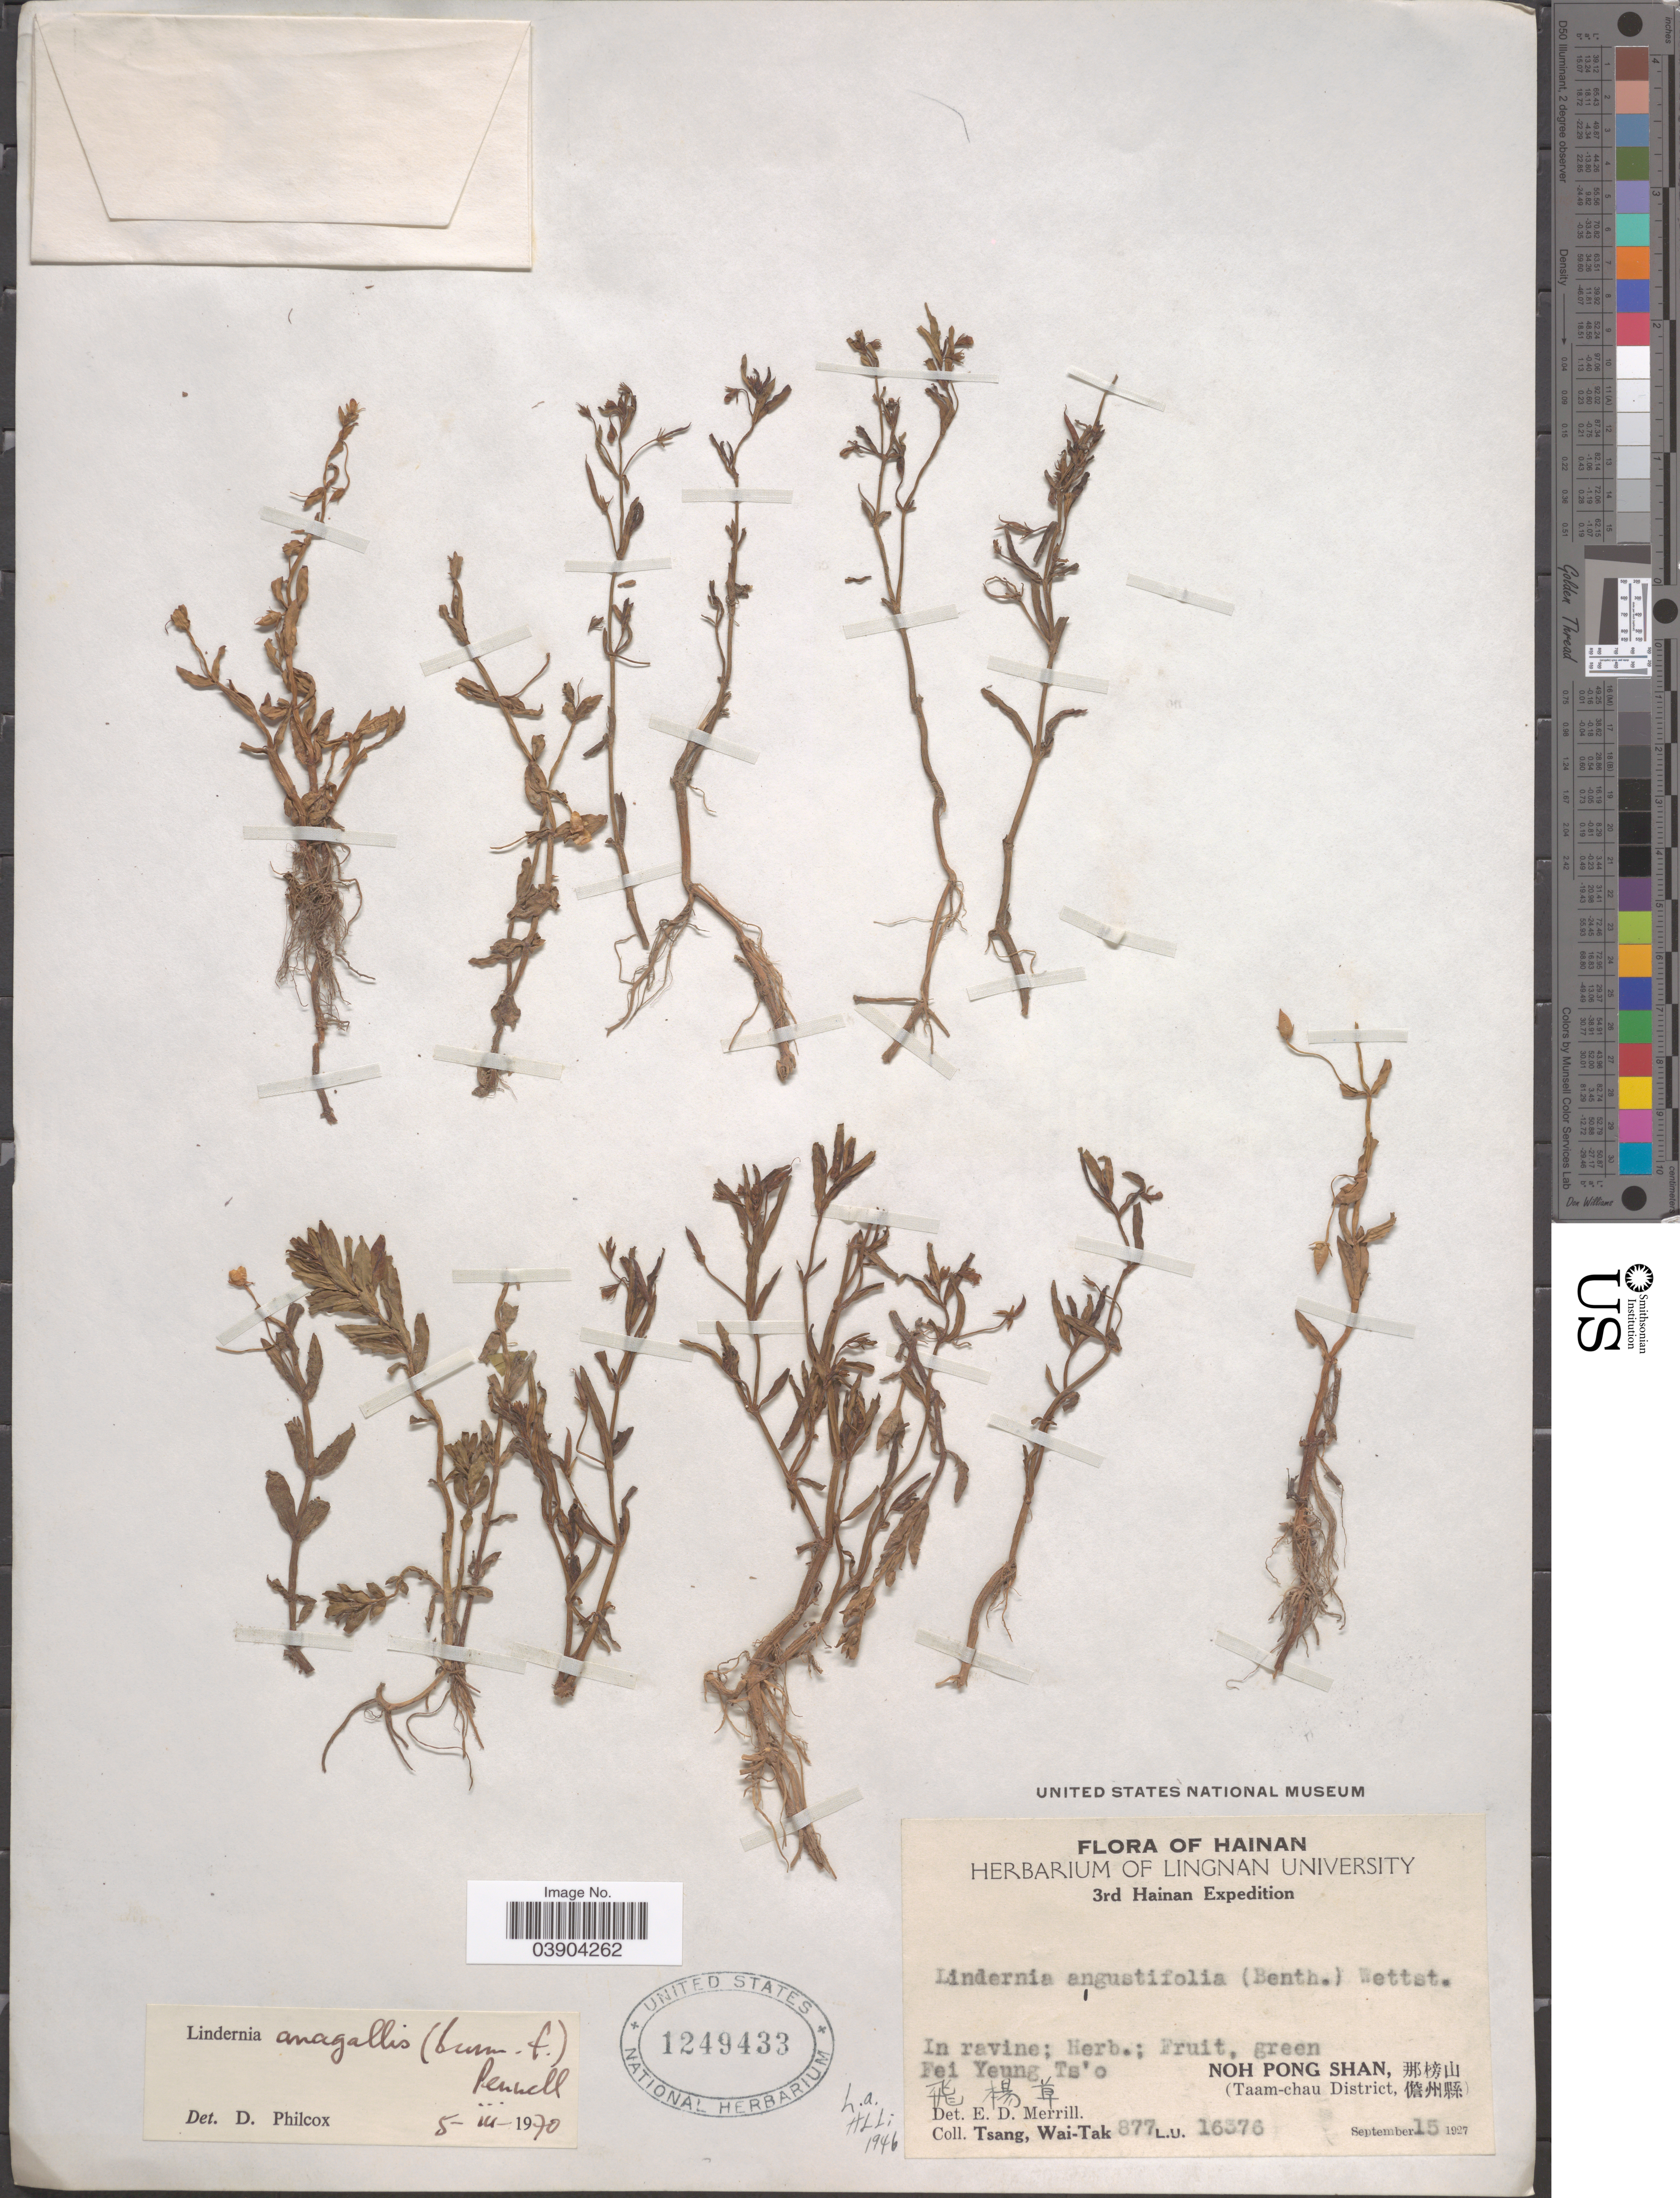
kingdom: Plantae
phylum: Tracheophyta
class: Magnoliopsida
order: Lamiales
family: Linderniaceae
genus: Lindernia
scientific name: Lindernia anagallis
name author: (Burm. f.) Pennell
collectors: W. T. Tsang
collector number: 877L.U.16376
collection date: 1927-09-15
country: China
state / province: Hainan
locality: Fei Yeung Ts'o. Noh Pong Shan, X. (Taam-chau District, X).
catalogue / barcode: US 1249433